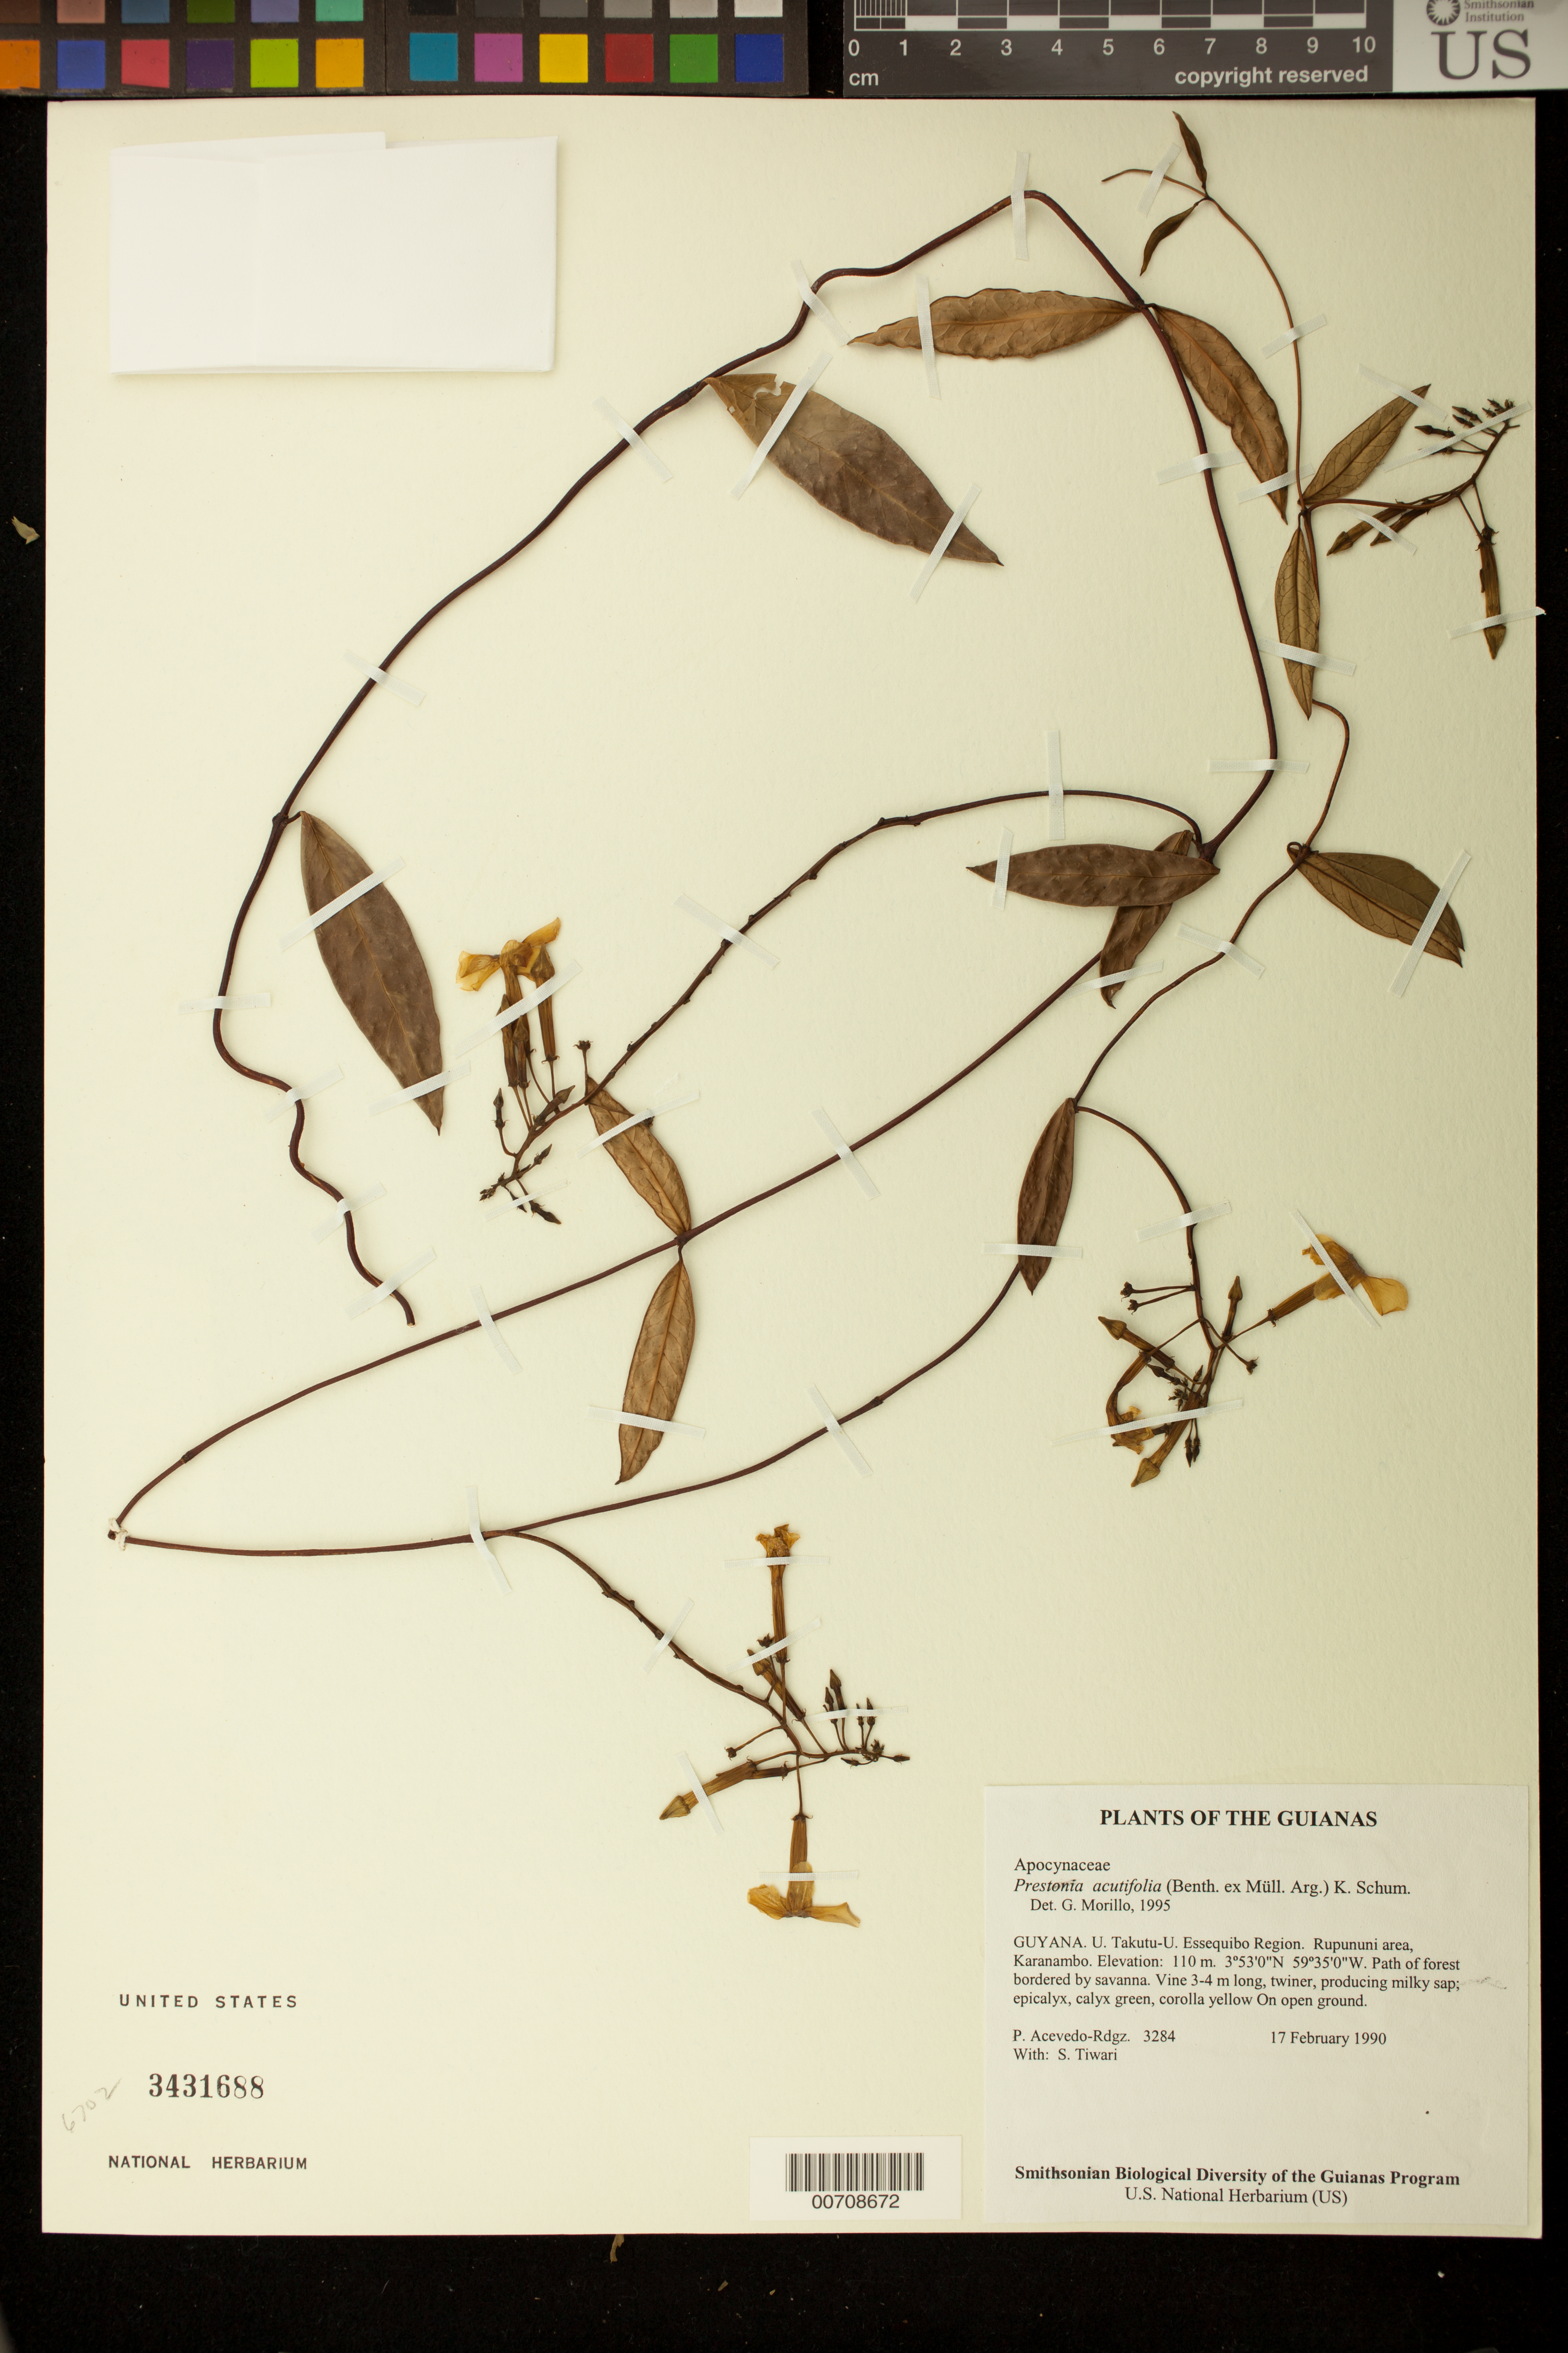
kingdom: Plantae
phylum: Tracheophyta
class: Magnoliopsida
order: Gentianales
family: Apocynaceae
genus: Prestonia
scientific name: Prestonia acutifolia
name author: (Benth. & Müll. Arg.) K. Schum.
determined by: Morillo, G.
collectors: P. Acevedo-Rodr. & S. Tiwari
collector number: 3284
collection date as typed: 17 Feb 1990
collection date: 1990-02-17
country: Guyana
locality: U. Takutu - U. Essequibo. Rupununi area, Karanambo.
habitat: Path of forest bordered by savanna.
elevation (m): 110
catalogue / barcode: US 3431688